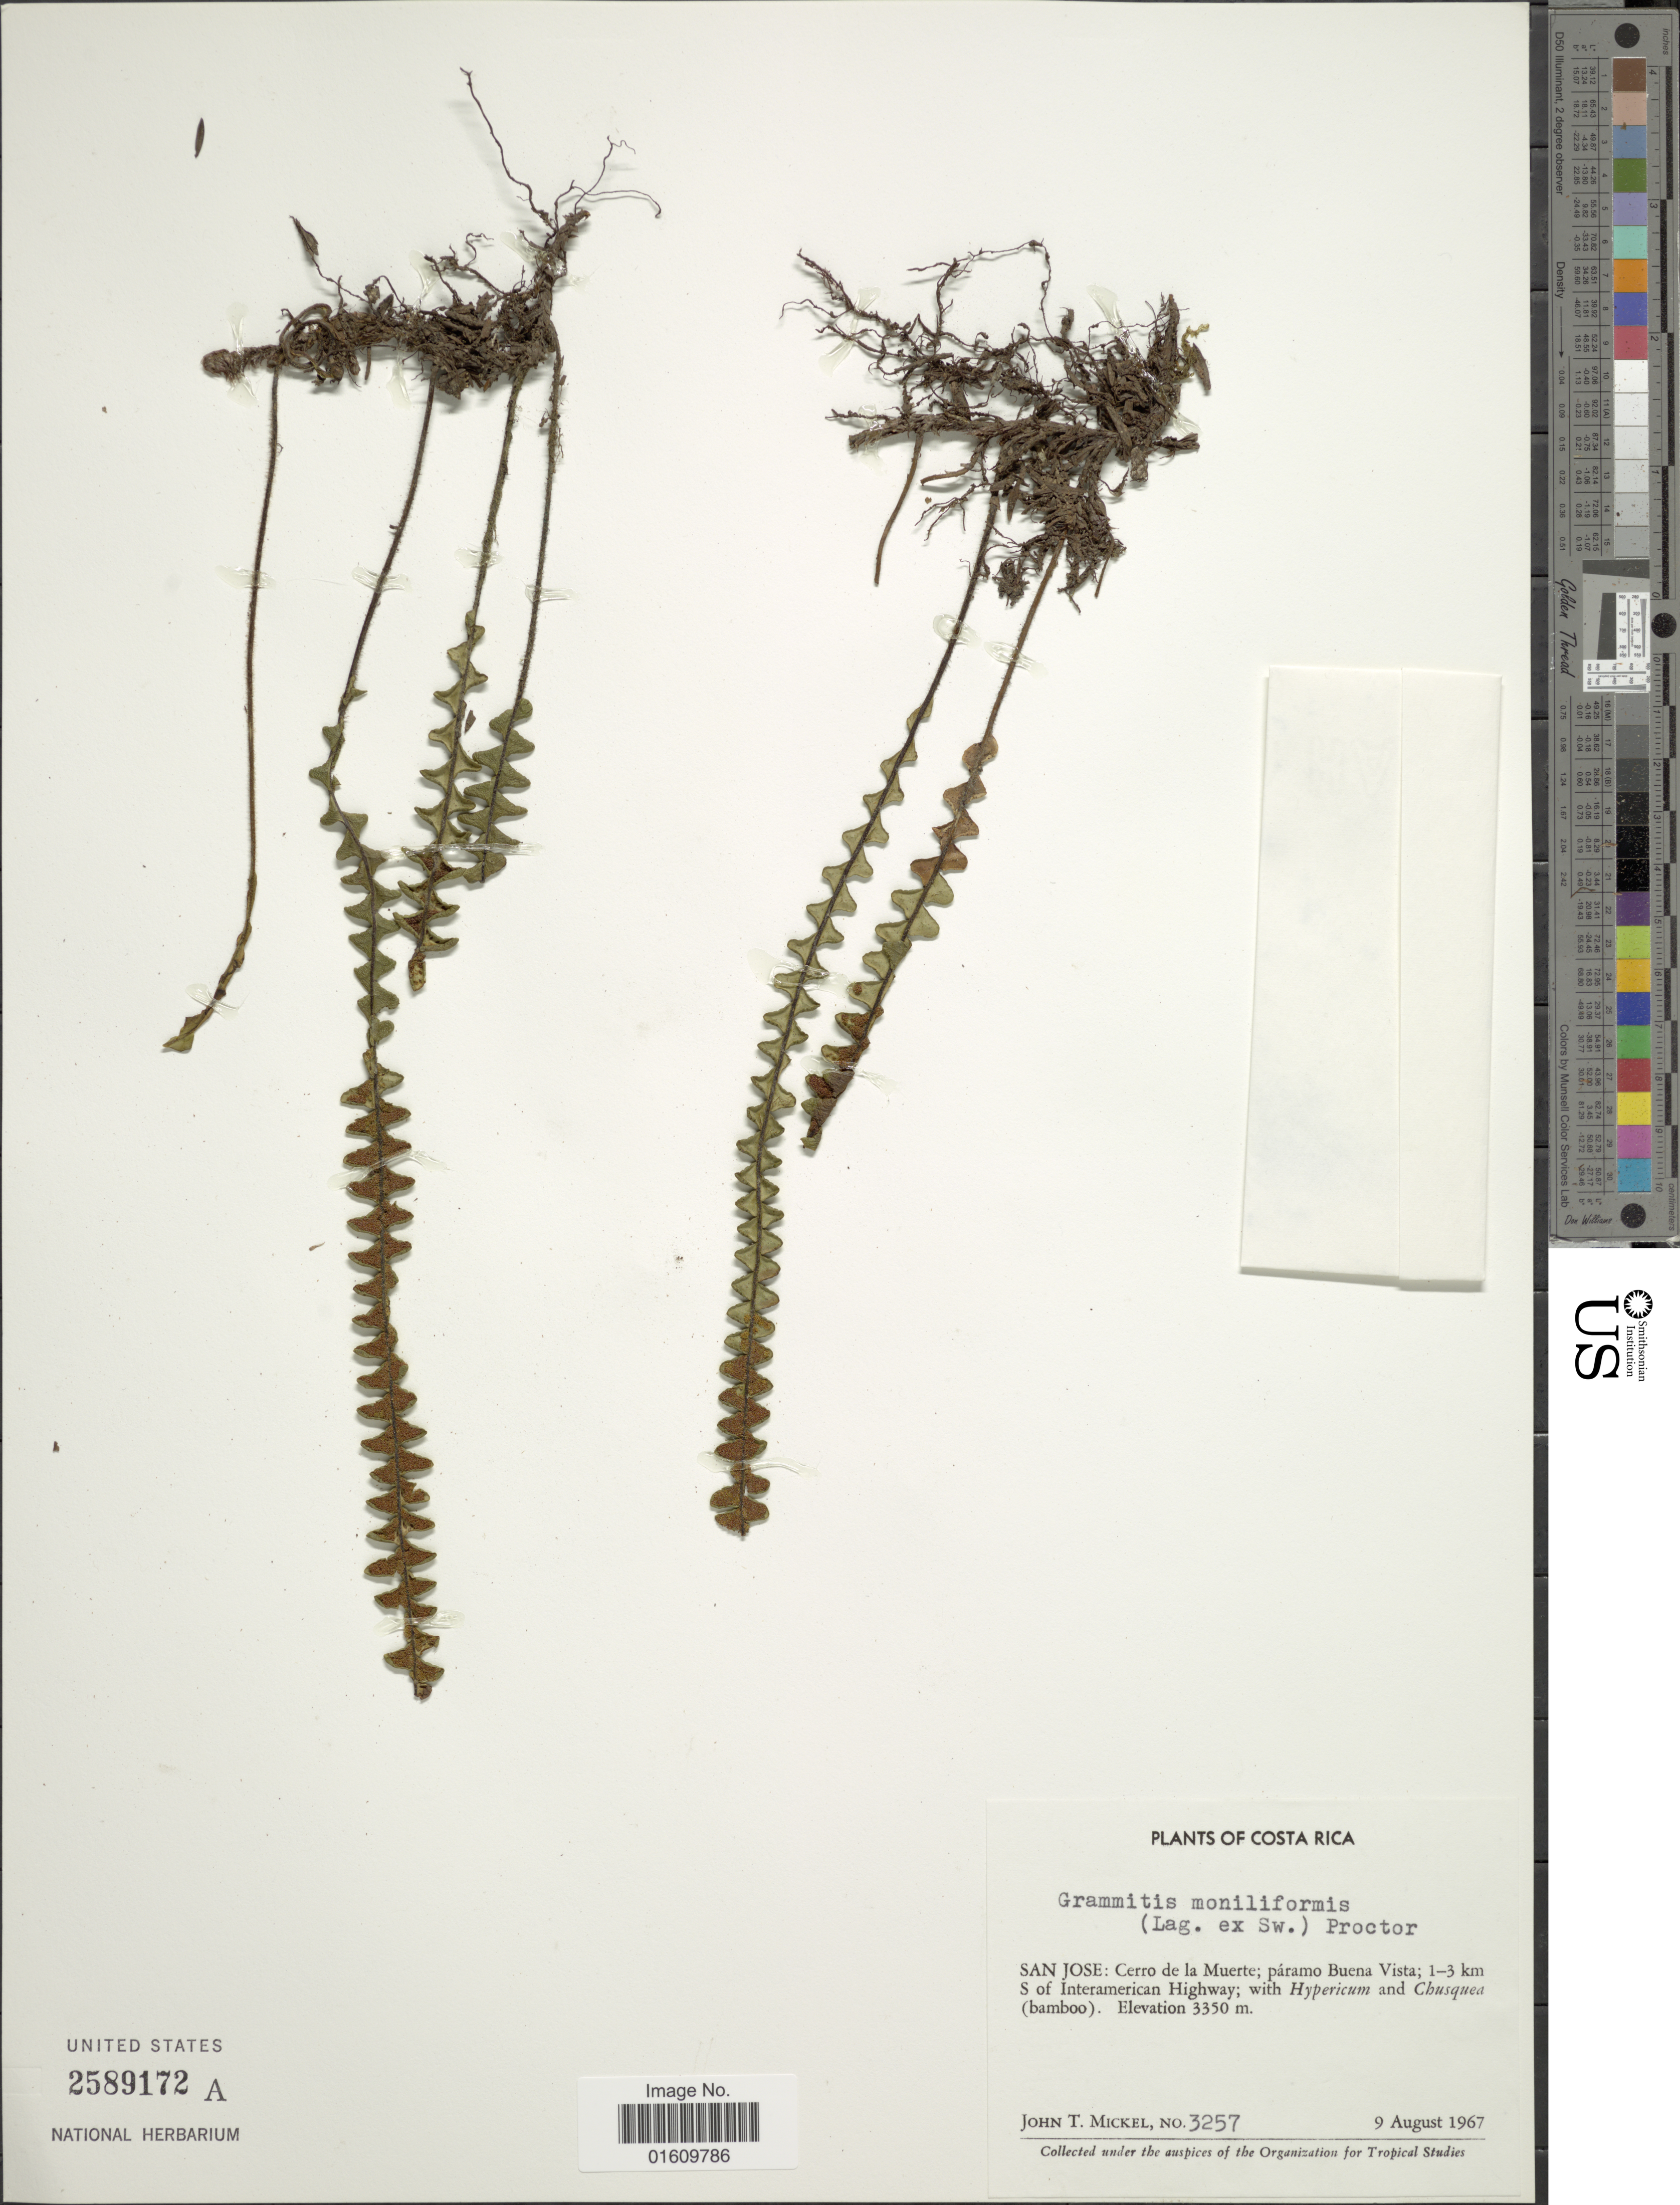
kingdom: Plantae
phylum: Tracheophyta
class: Polypodiopsida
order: Polypodiales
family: Polypodiaceae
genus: Melpomene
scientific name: Melpomene moniliformis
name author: (Lag. ex Sw.) A.R. Sm. & R.C. Moran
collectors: J. T. Mickel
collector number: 3257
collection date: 1967-08-09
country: Costa Rica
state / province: San José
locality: Cerro de la Muerte; paramo Buena Vista; 1-3 km S of Interamerican Highway.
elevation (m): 3350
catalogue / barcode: US 2589172A